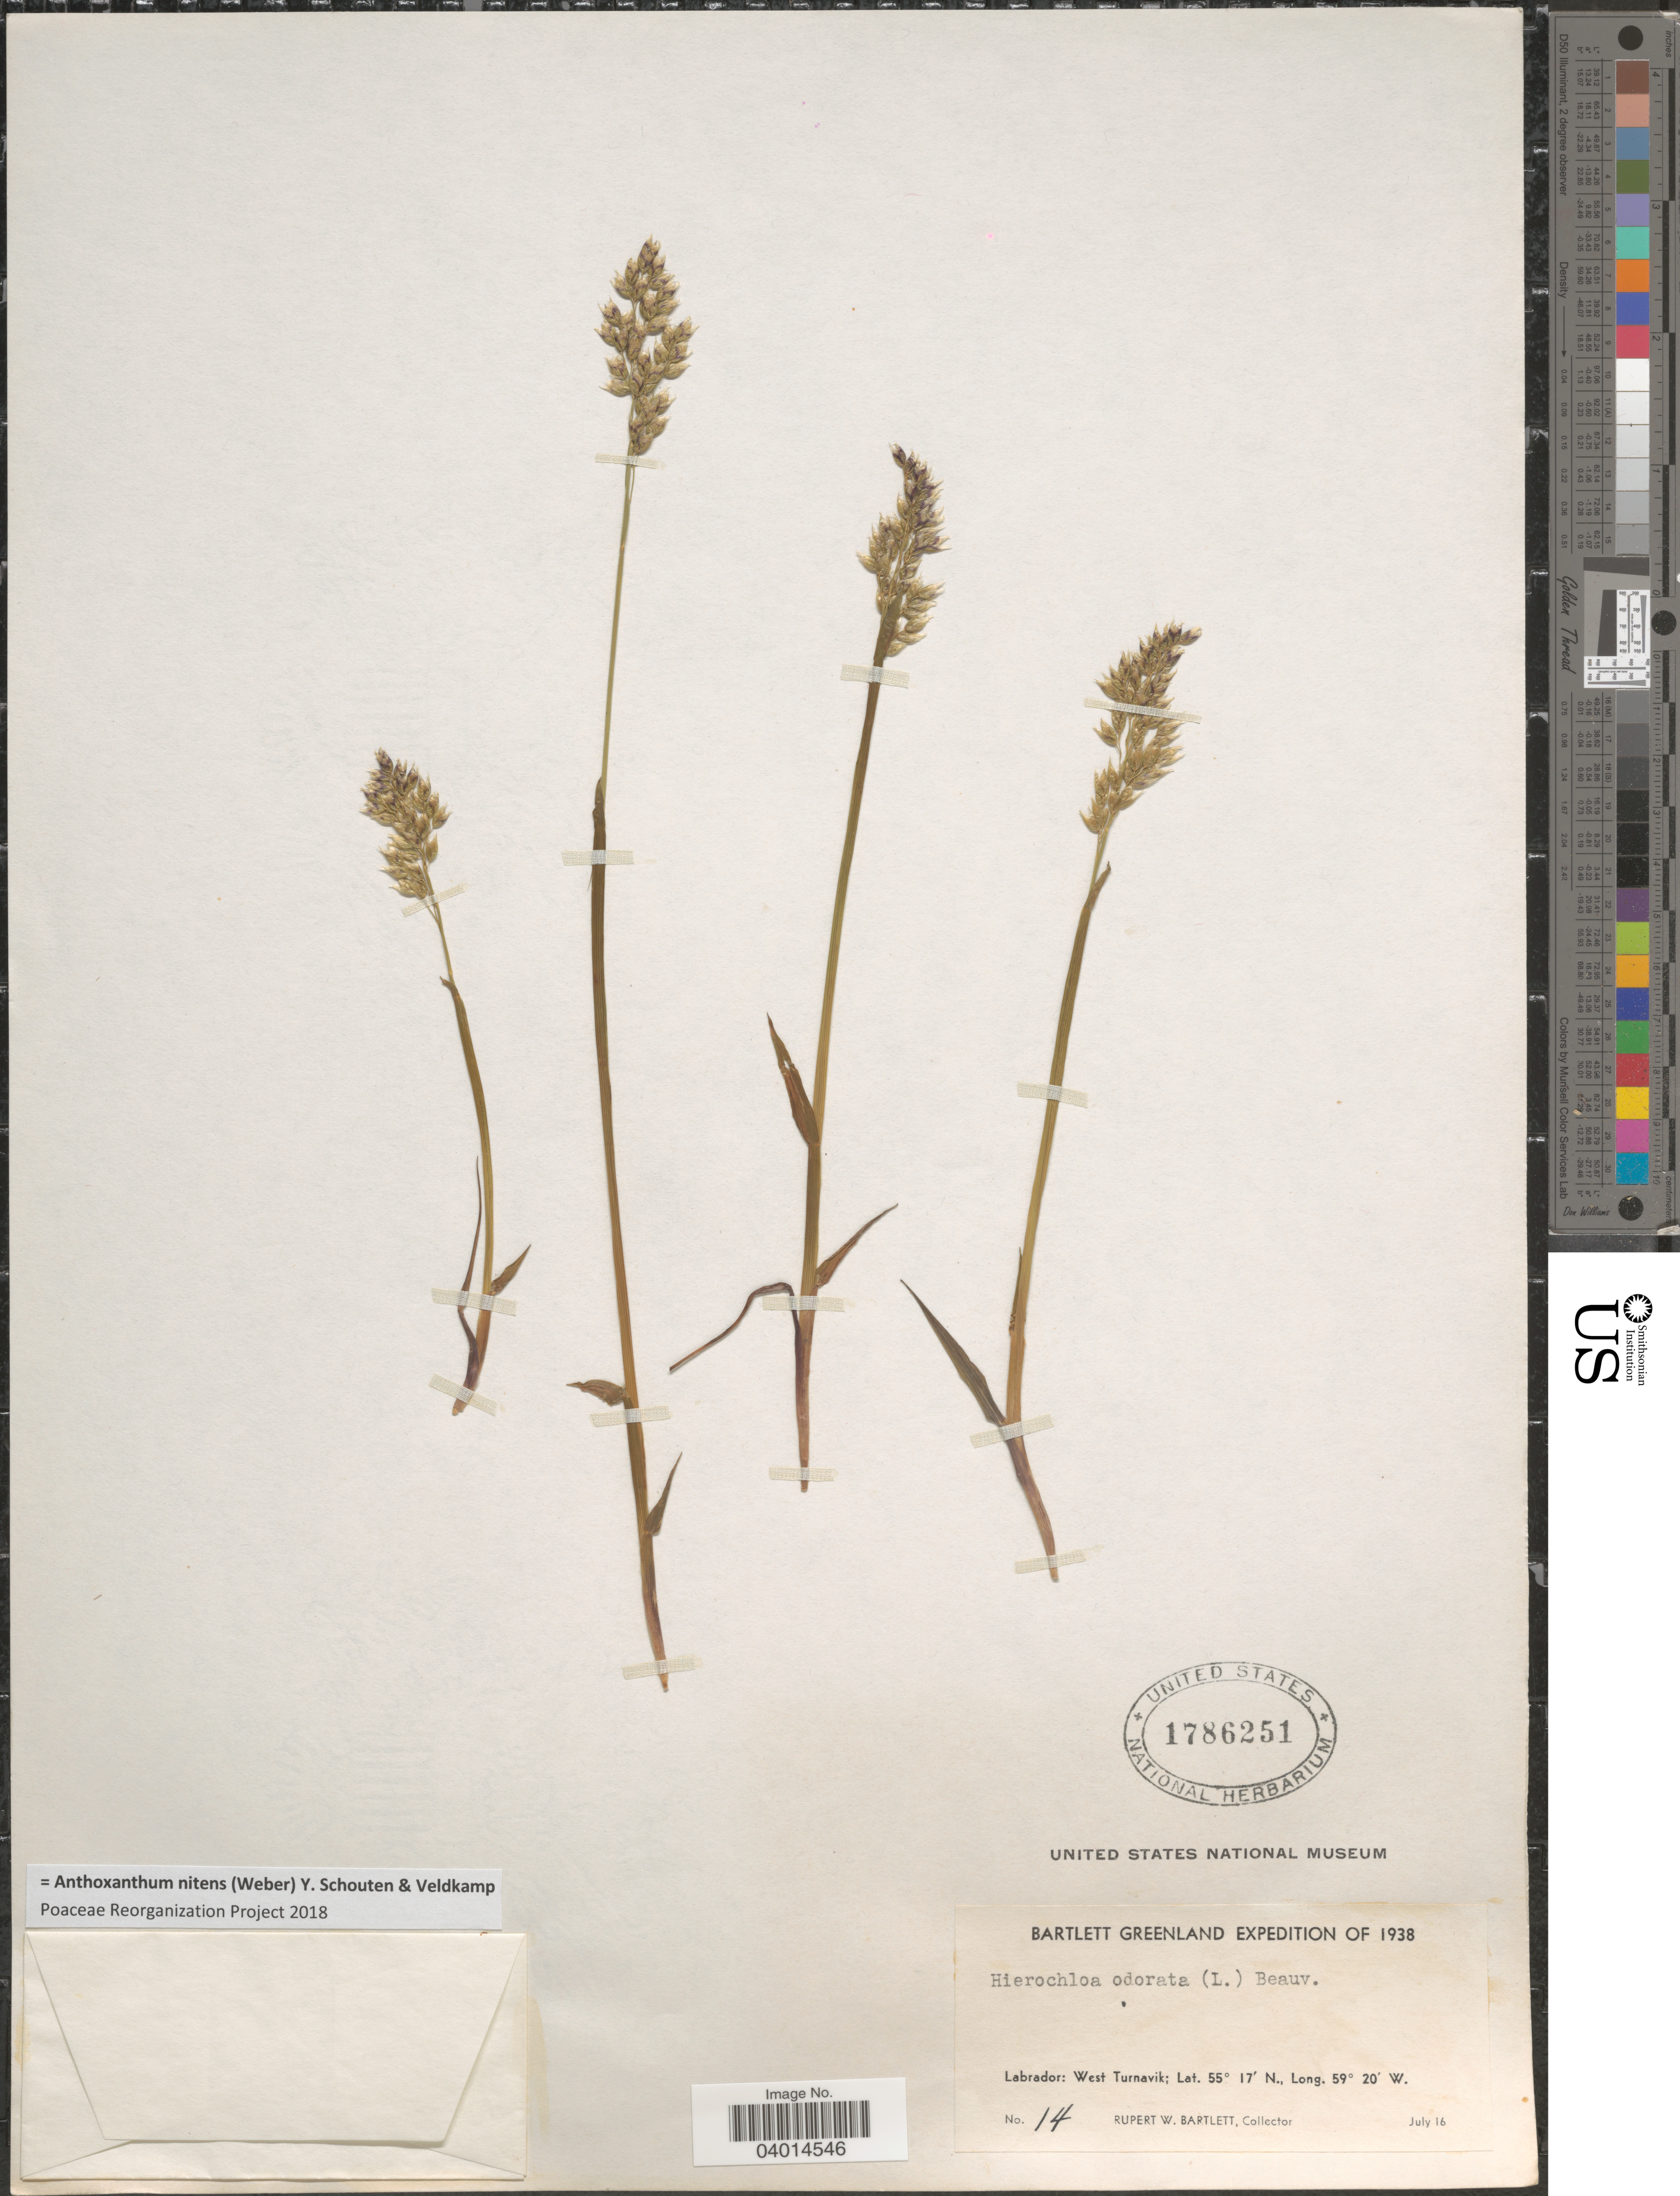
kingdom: Plantae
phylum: Tracheophyta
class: Liliopsida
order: Poales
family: Poaceae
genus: Anthoxanthum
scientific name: Anthoxanthum nitens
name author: (G.H. Weber) R.T.A. Schouten & Veldkamp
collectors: R. W. Bartlett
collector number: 14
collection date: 1938-07-16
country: Canada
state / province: Newfoundland and Labrador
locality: Labrador: West Turnavik.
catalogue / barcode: US 1786251